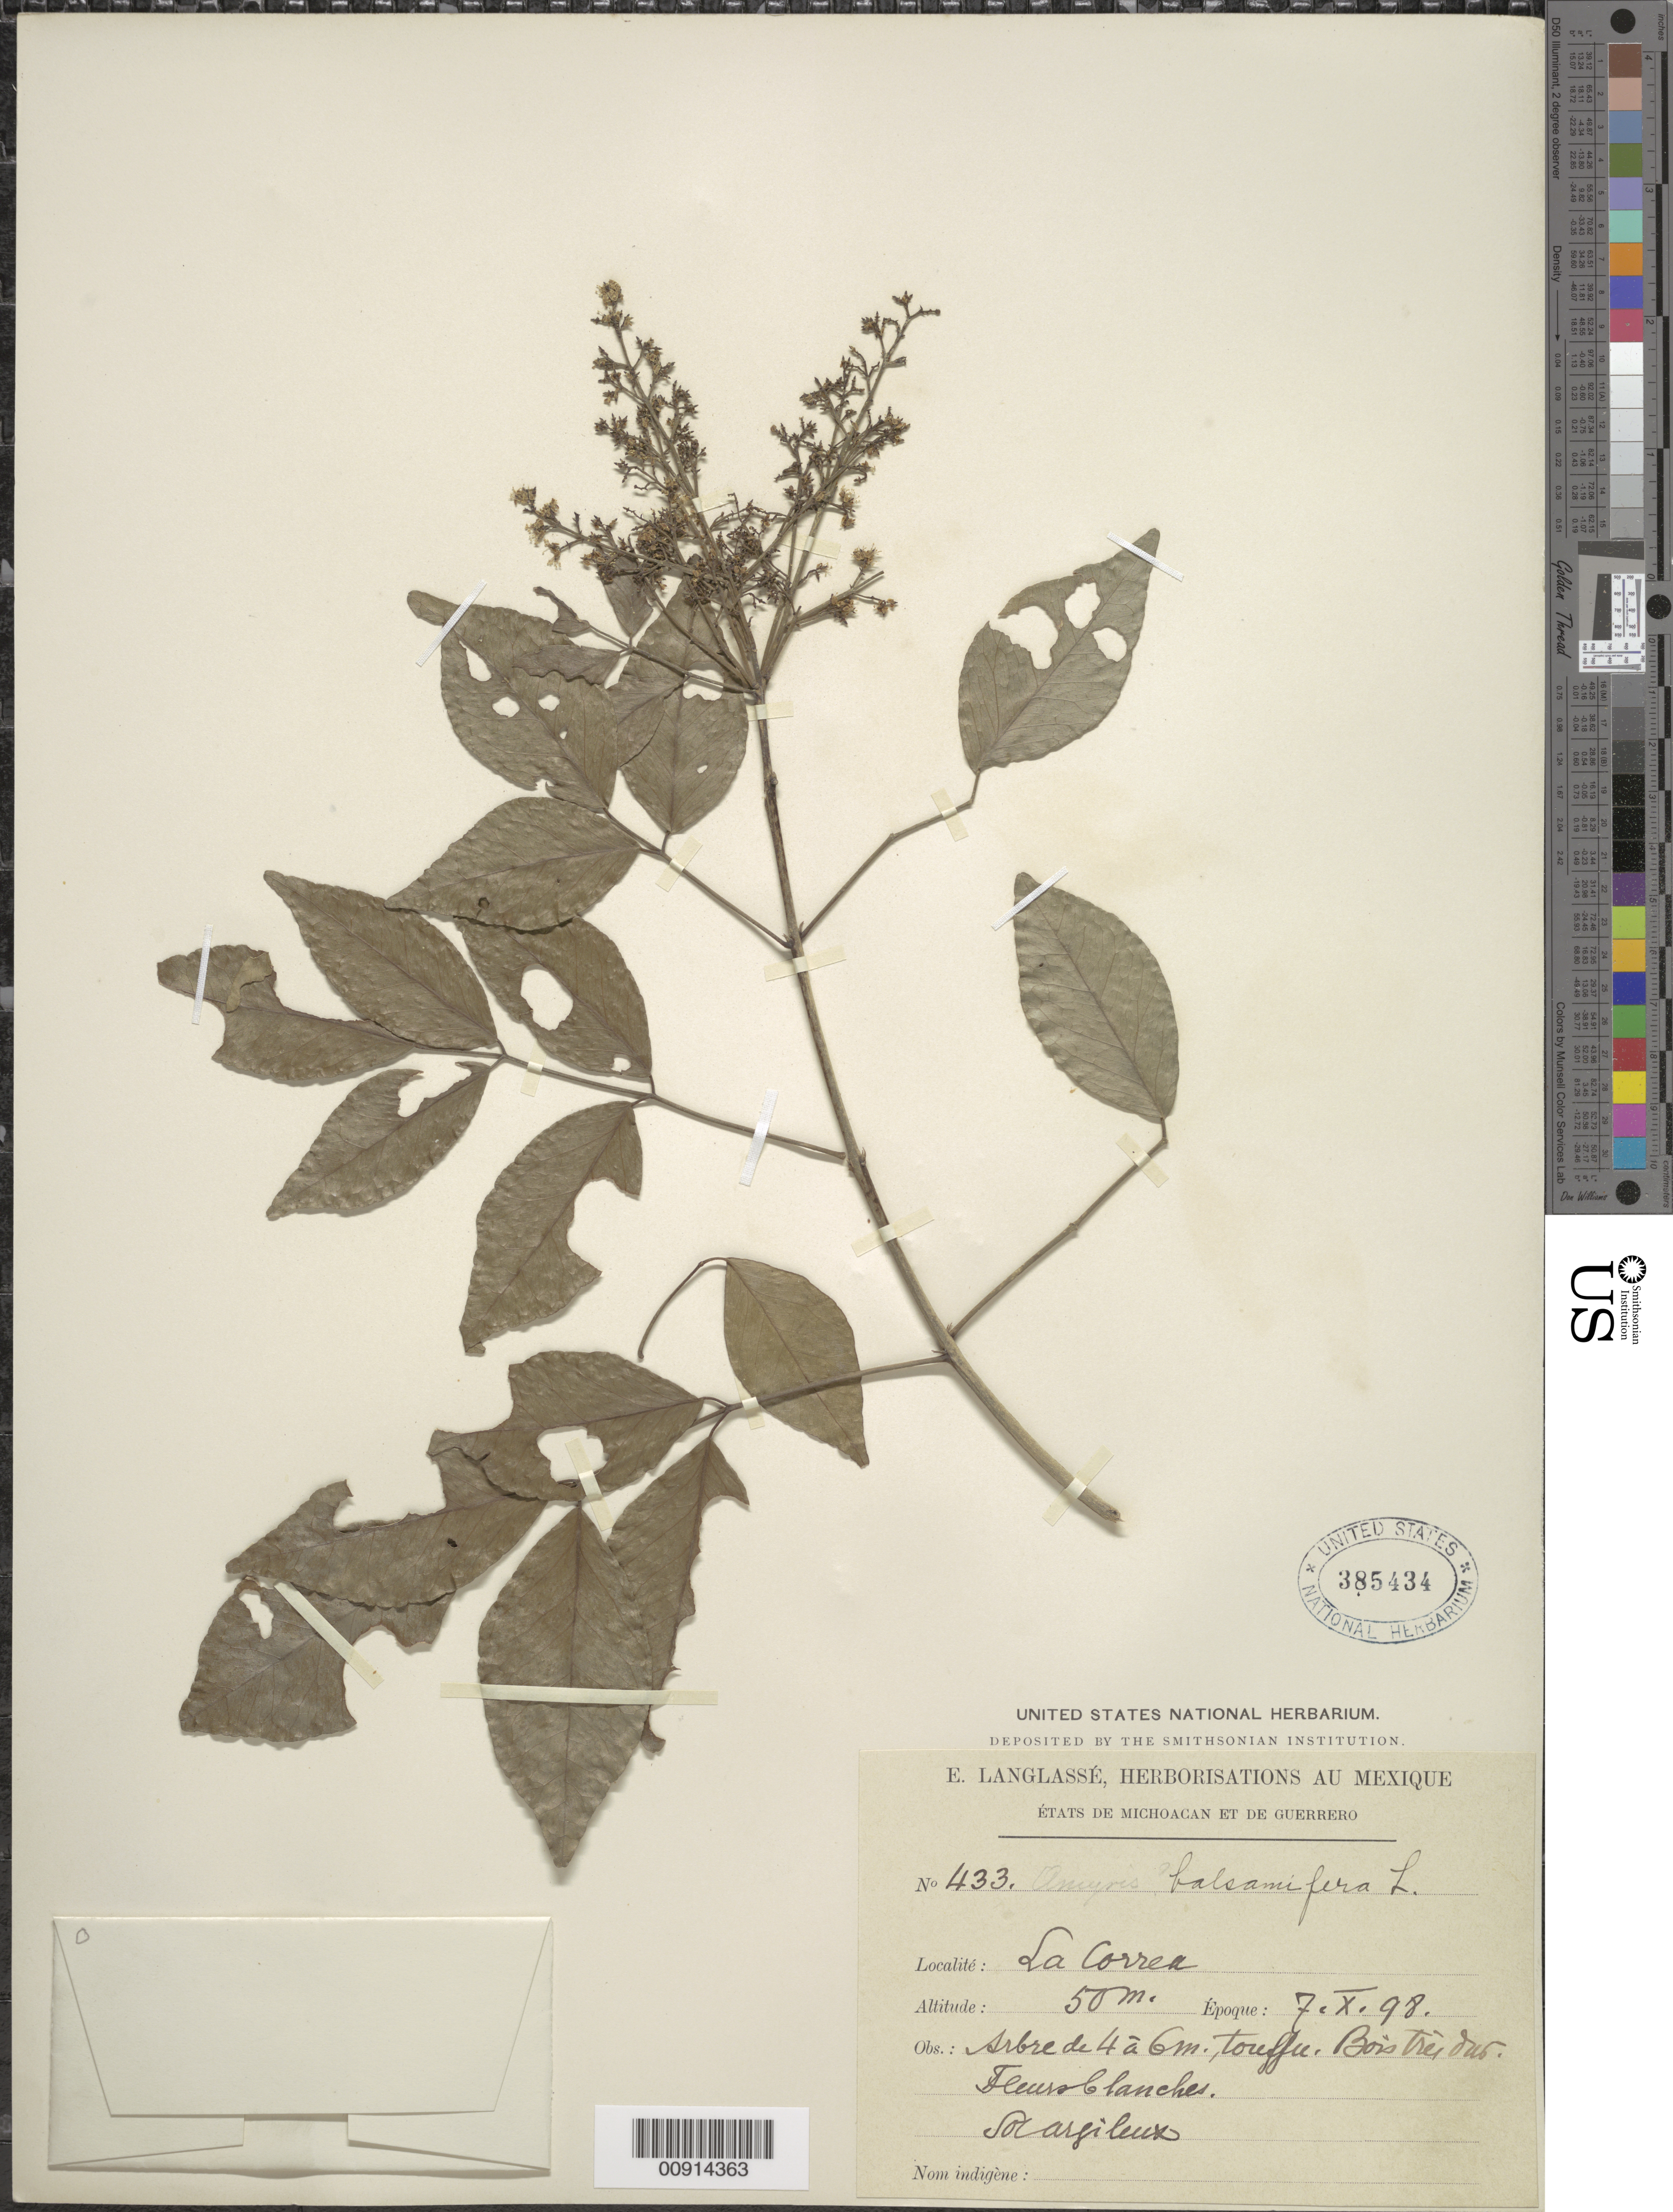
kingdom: Plantae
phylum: Tracheophyta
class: Magnoliopsida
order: Sapindales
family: Rutaceae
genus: Amyris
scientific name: Amyris balsamifera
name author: L.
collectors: E. Langlassé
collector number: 433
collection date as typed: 07 Oct 1898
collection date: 1898-10-07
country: Mexico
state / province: Guerrero / Michoacán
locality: La Correa, Ètats de Michoacán et de Guerrero.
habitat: Sol argileux.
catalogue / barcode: US 385434